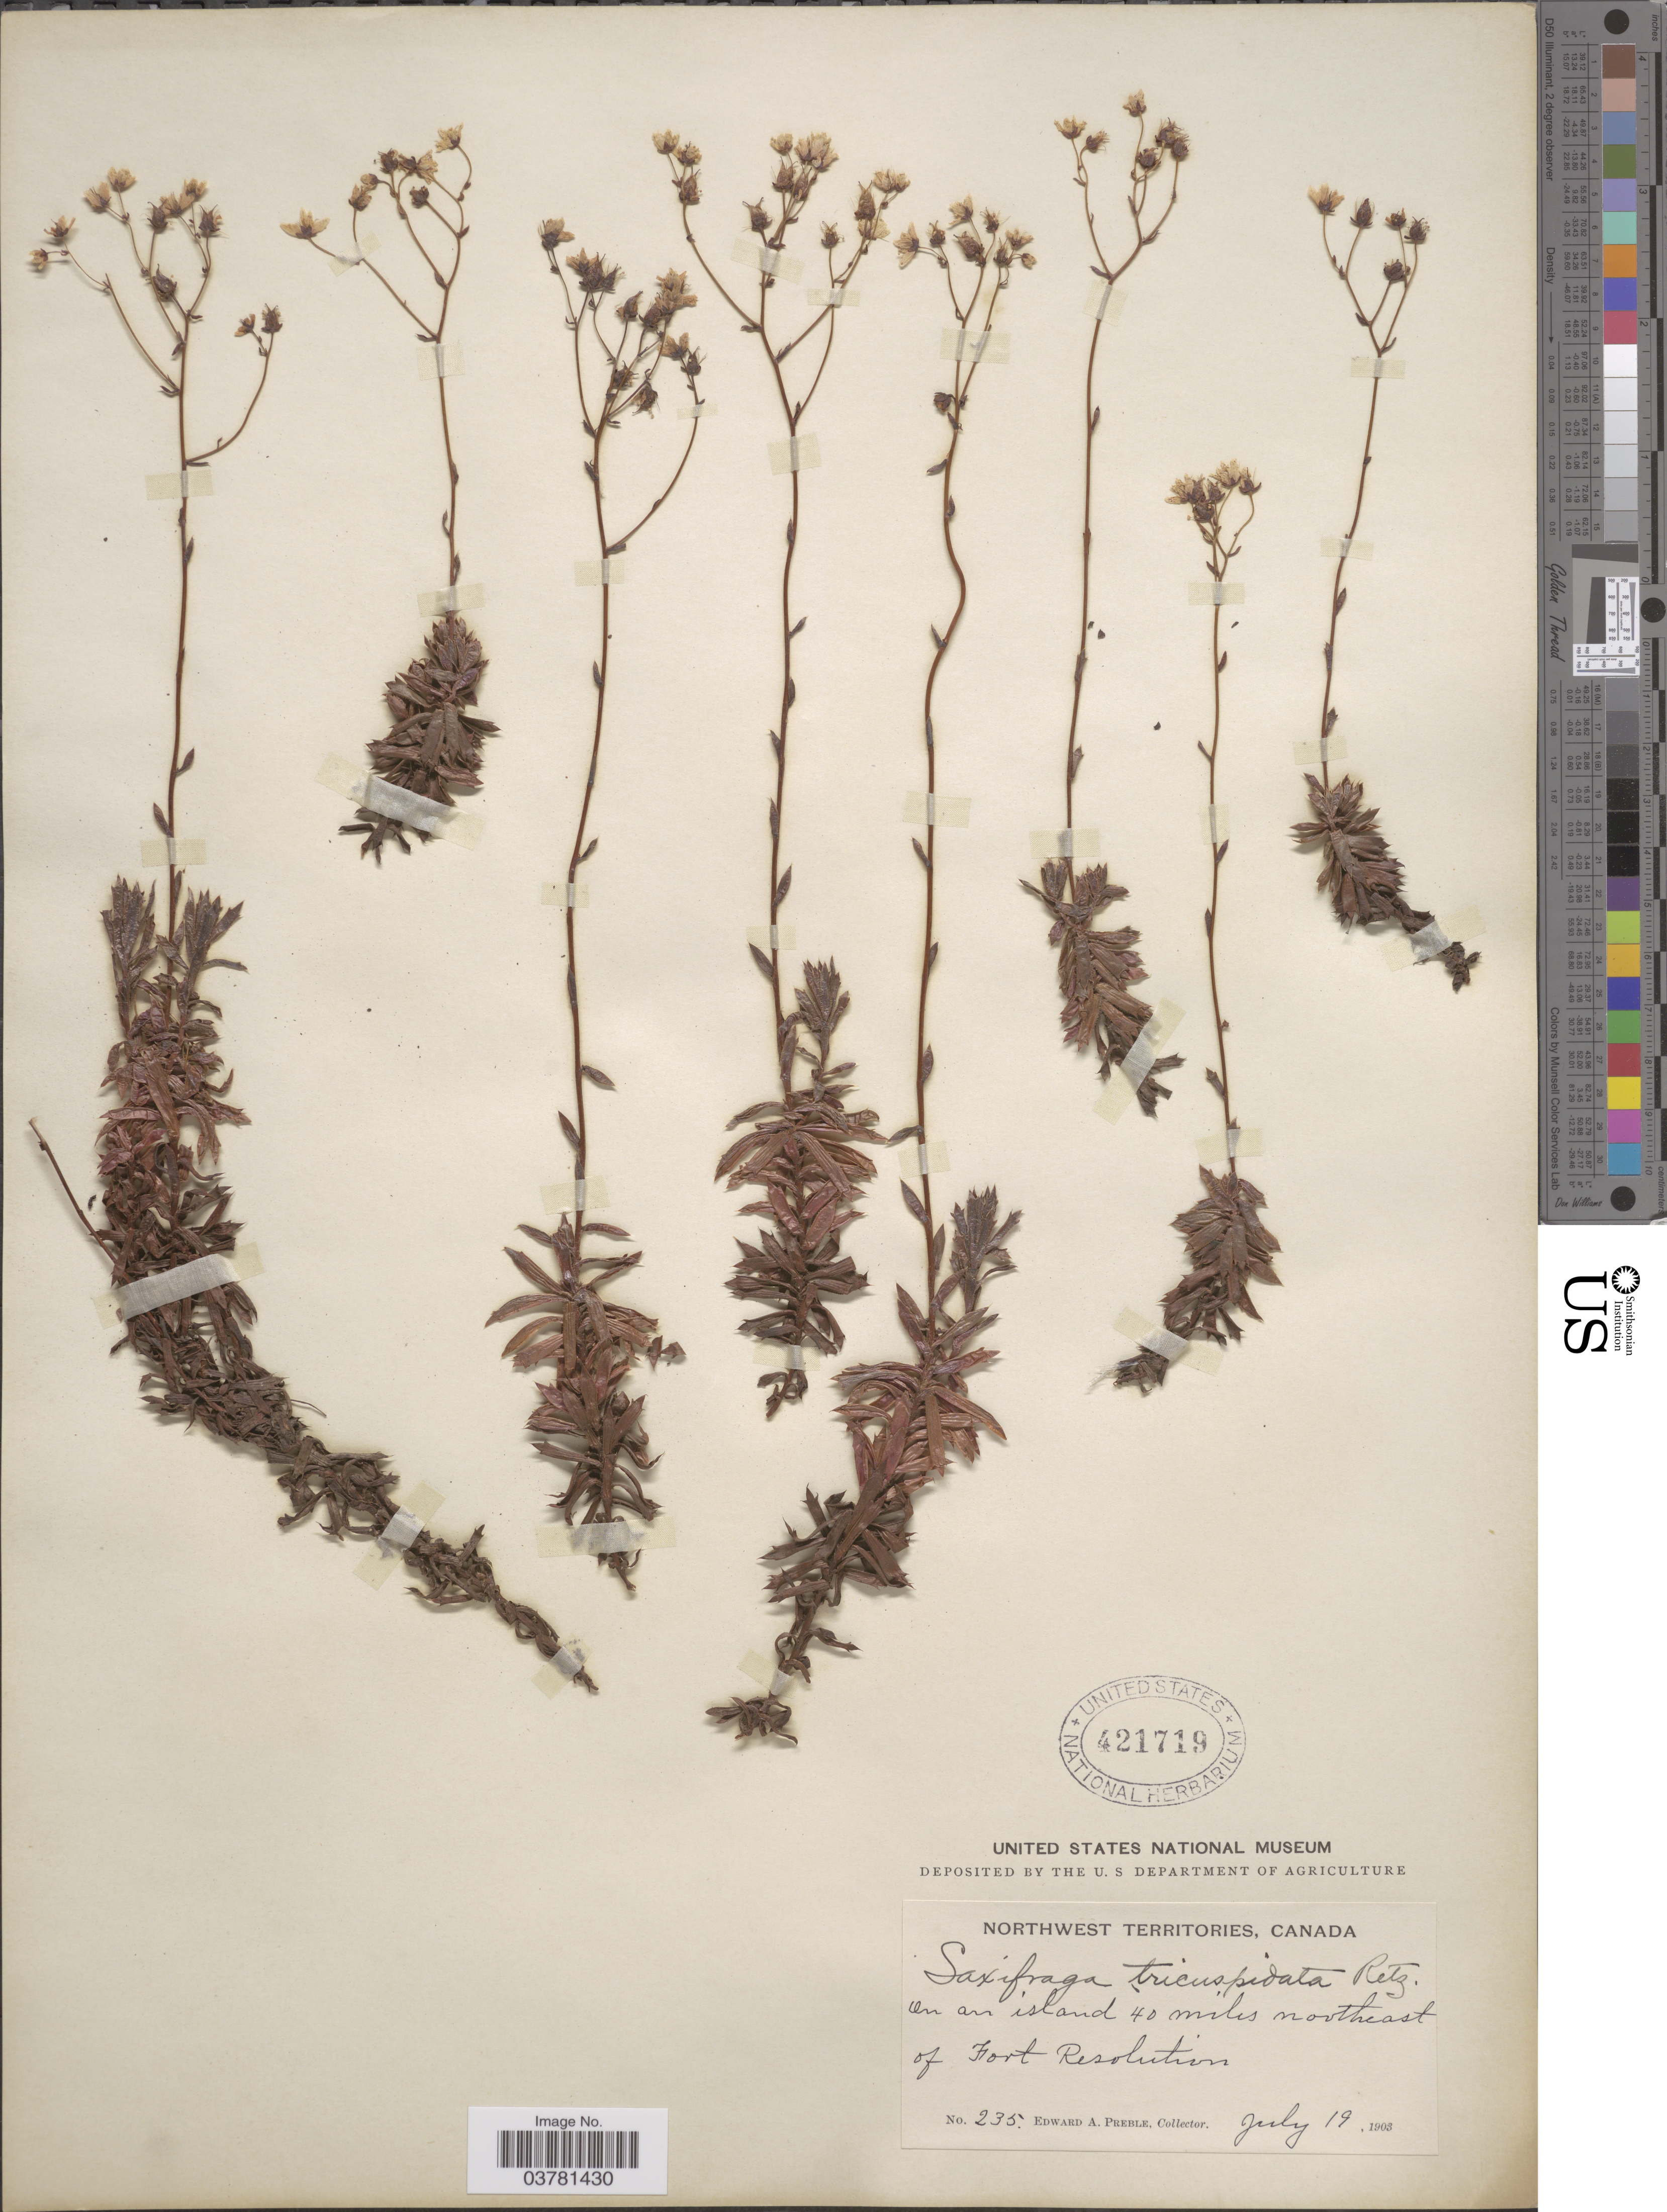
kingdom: Plantae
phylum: Tracheophyta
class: Magnoliopsida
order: Saxifragales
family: Saxifragaceae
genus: Saxifraga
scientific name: Saxifraga tricuspidata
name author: Rottb.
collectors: E. Preble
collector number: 235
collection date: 1903-07-19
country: Canada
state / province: Northwest Territories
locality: On an island 40 miles northeast of Fort Resolution.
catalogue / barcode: US 421719